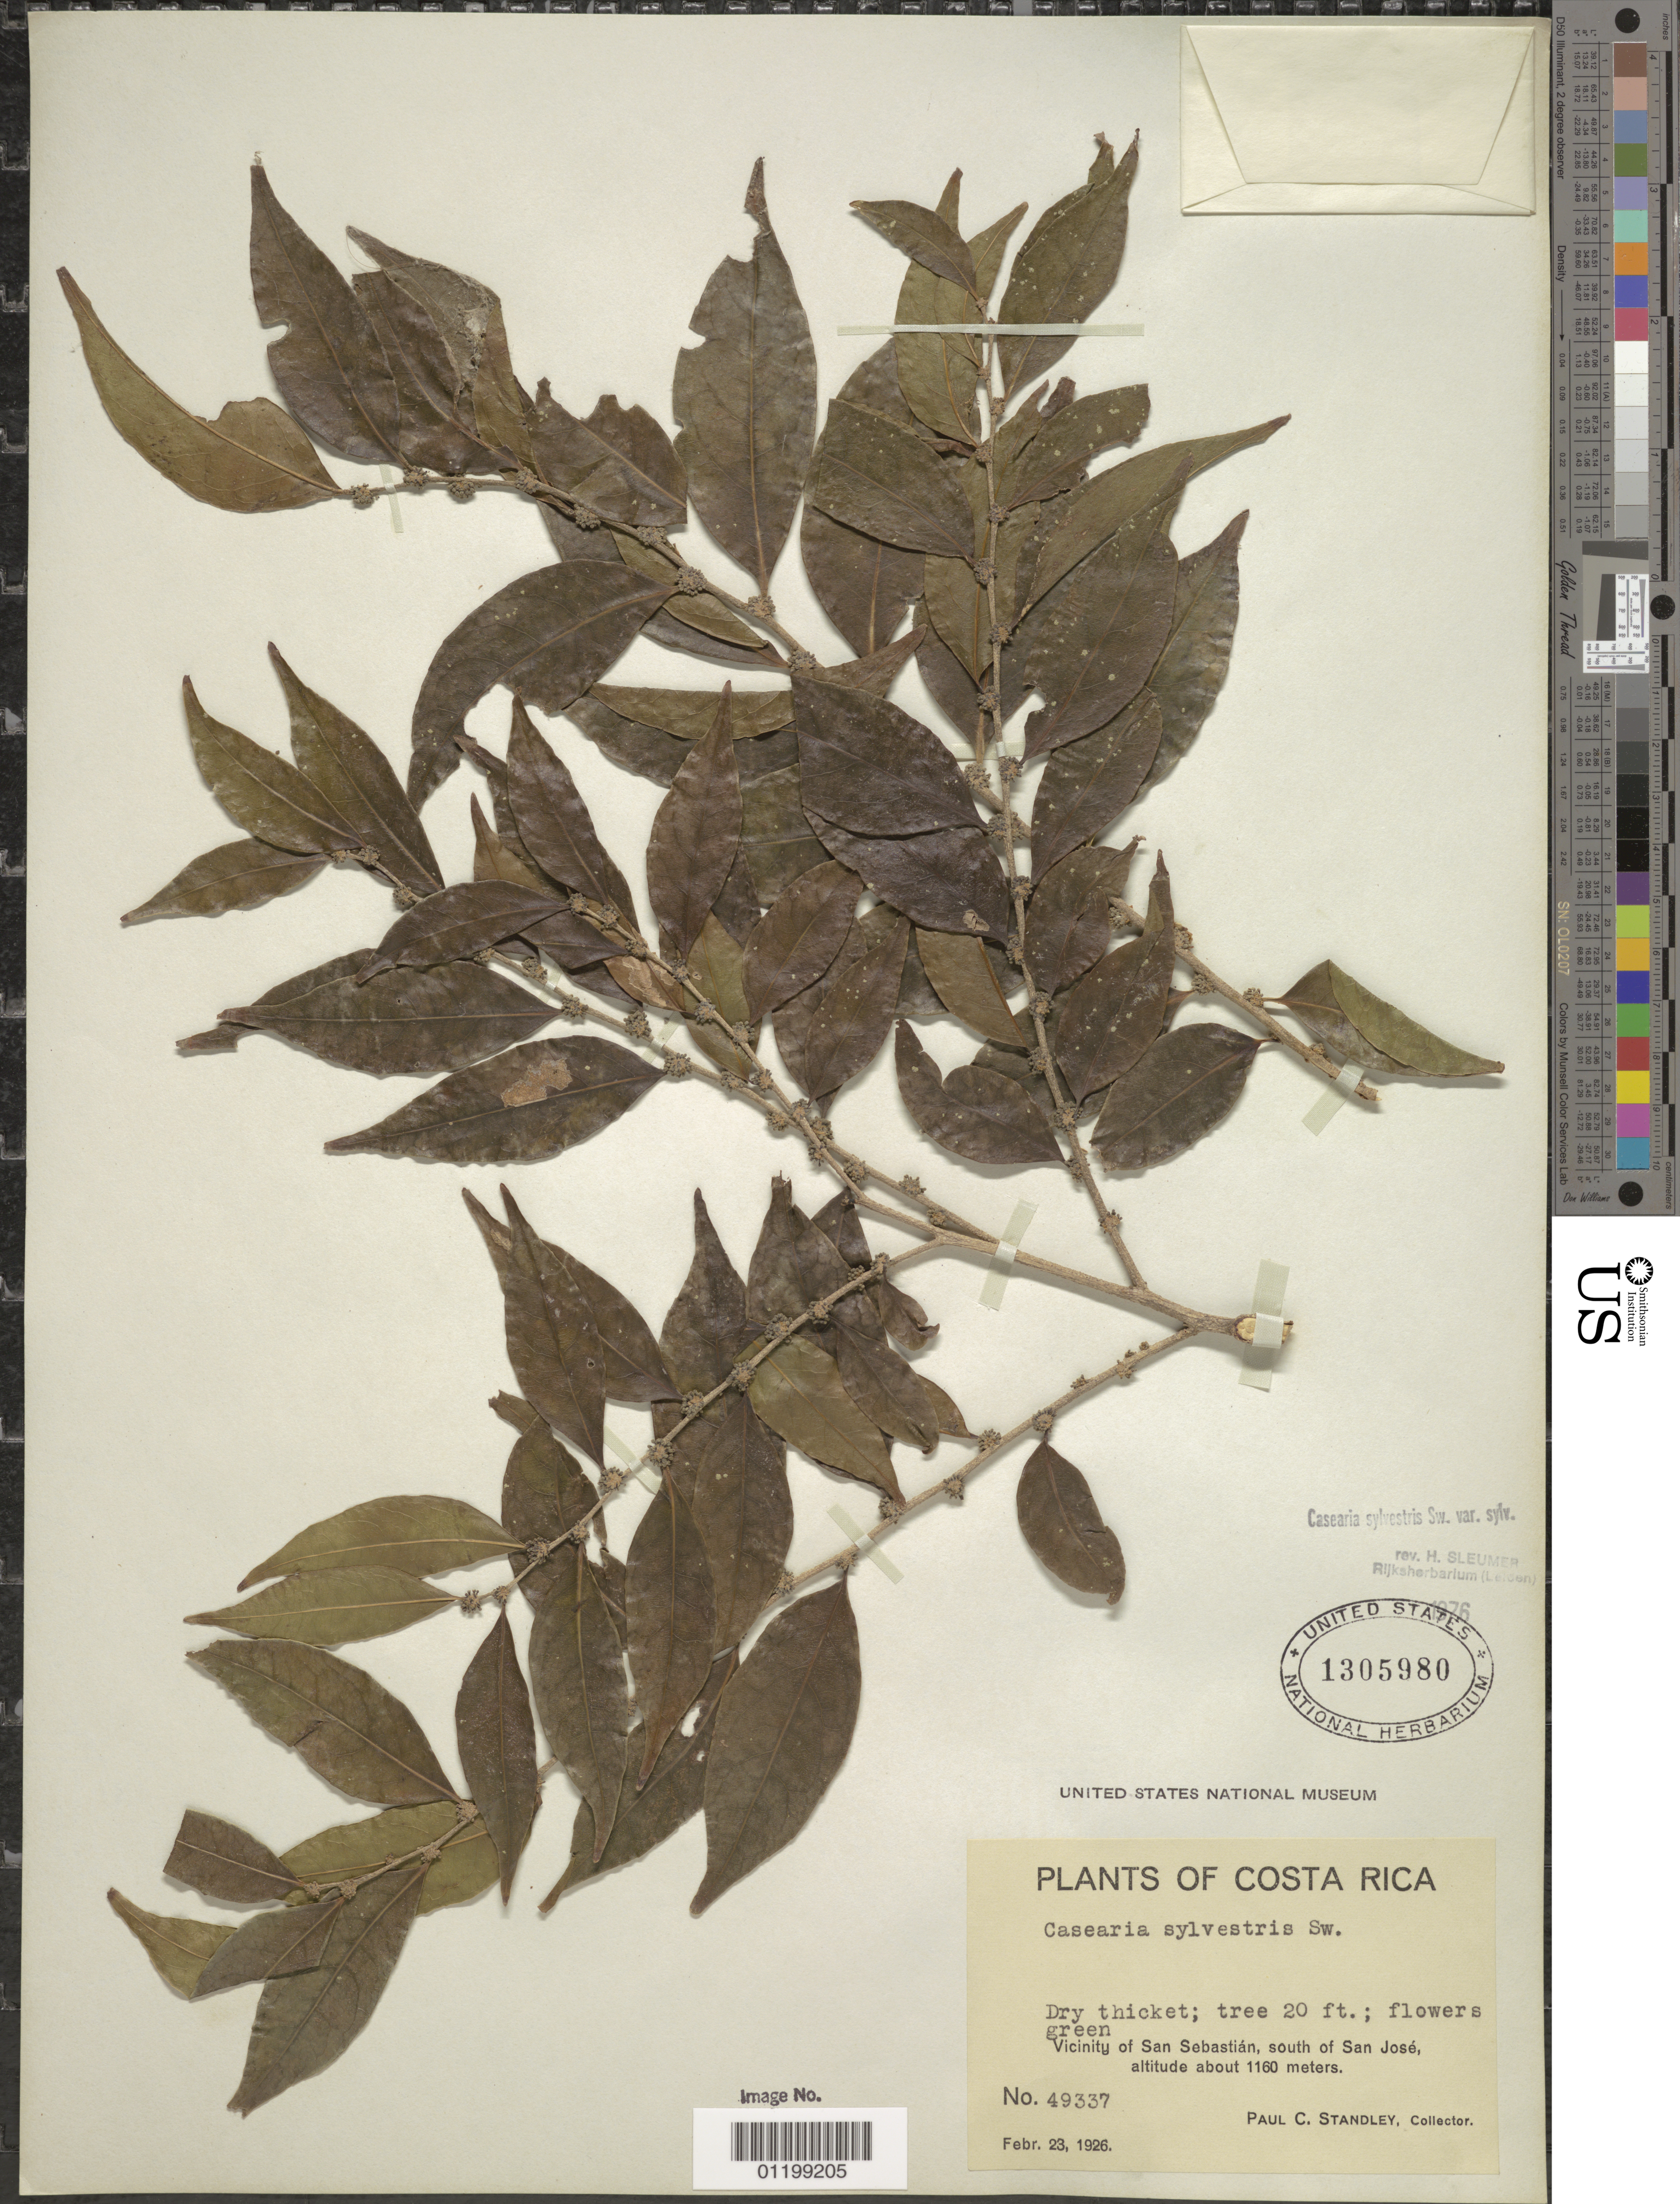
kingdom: Plantae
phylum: Tracheophyta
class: Magnoliopsida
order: Malpighiales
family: Salicaceae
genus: Casearia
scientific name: Casearia sylvestris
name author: Sw.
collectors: P. C. Standley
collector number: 49337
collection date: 1926-02-23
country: Costa Rica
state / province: San José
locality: Vicinity of San Sebastian, south of San José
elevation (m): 1160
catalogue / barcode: US 1305980